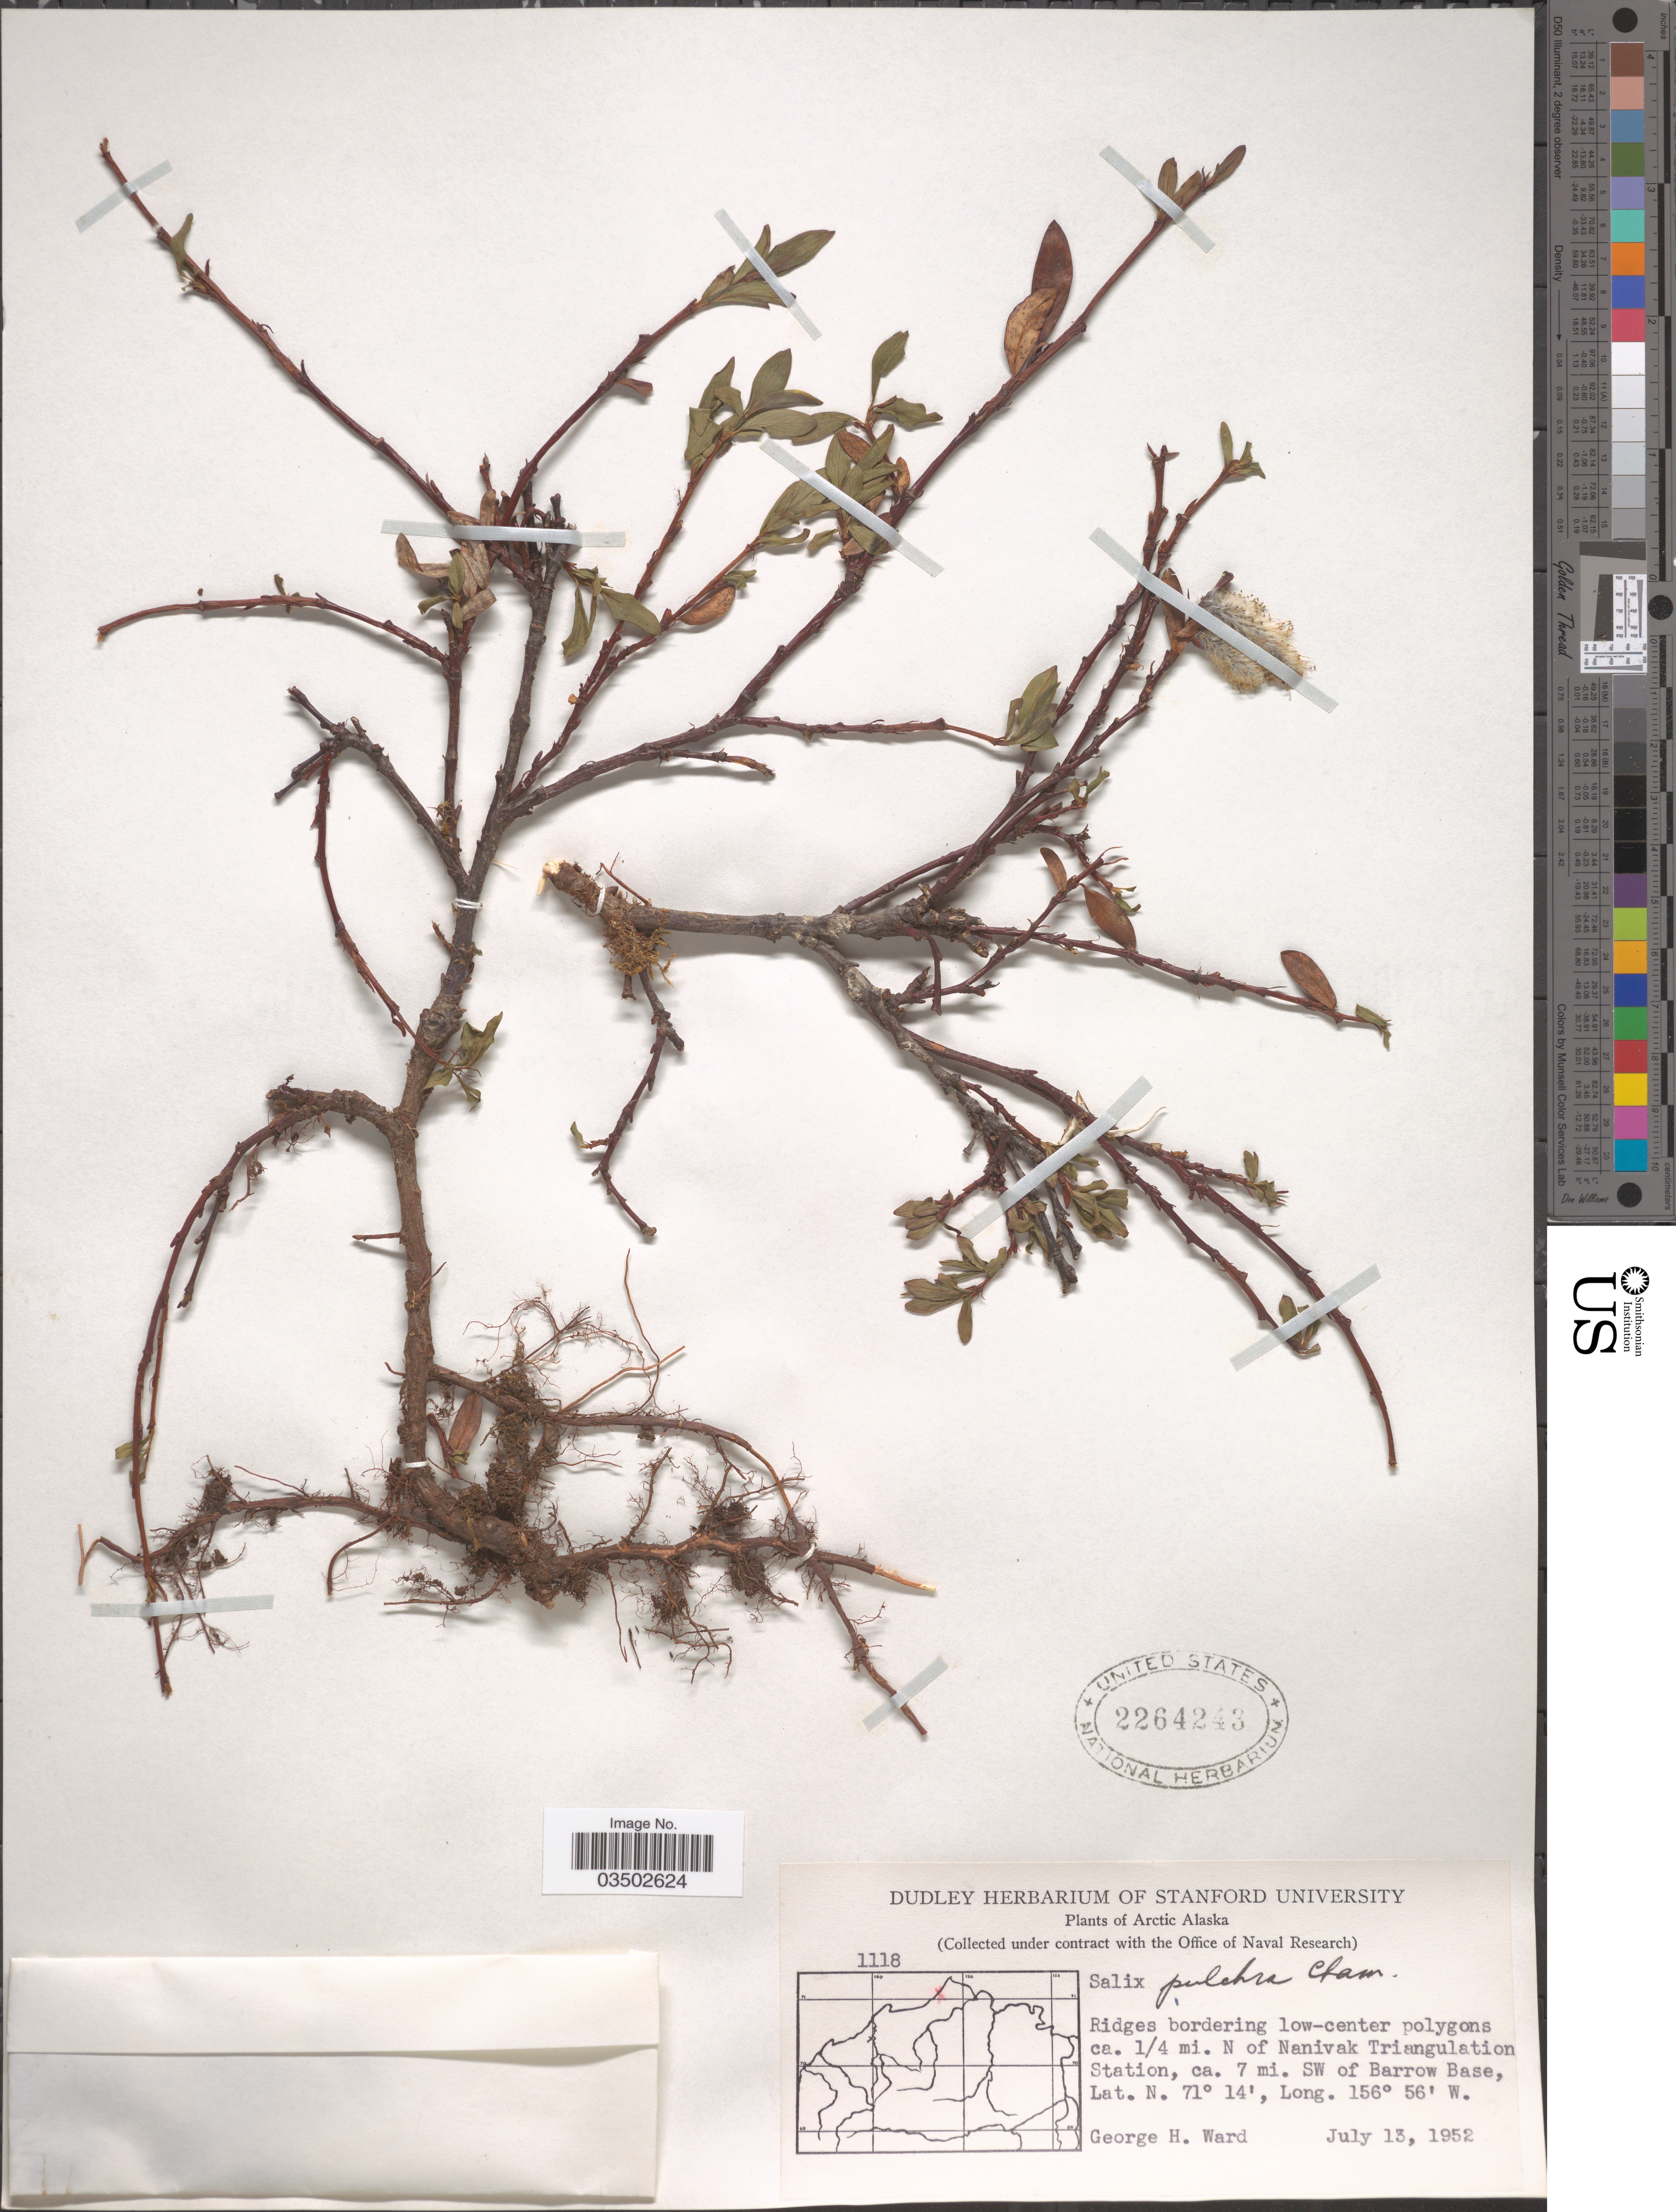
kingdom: Plantae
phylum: Tracheophyta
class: Magnoliopsida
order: Malpighiales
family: Salicaceae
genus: Salix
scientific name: Salix pulchra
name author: Cham.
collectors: G. H. Ward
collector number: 1118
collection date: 1952-07-13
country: United States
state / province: Alaska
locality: Arctic Alaska. Ridges bordering low-center polygons ca. 1/4 mi. N of Nanivak Triangulation Station, ca. 7 mi. SW of Barrow Base.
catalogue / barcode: US 2264243